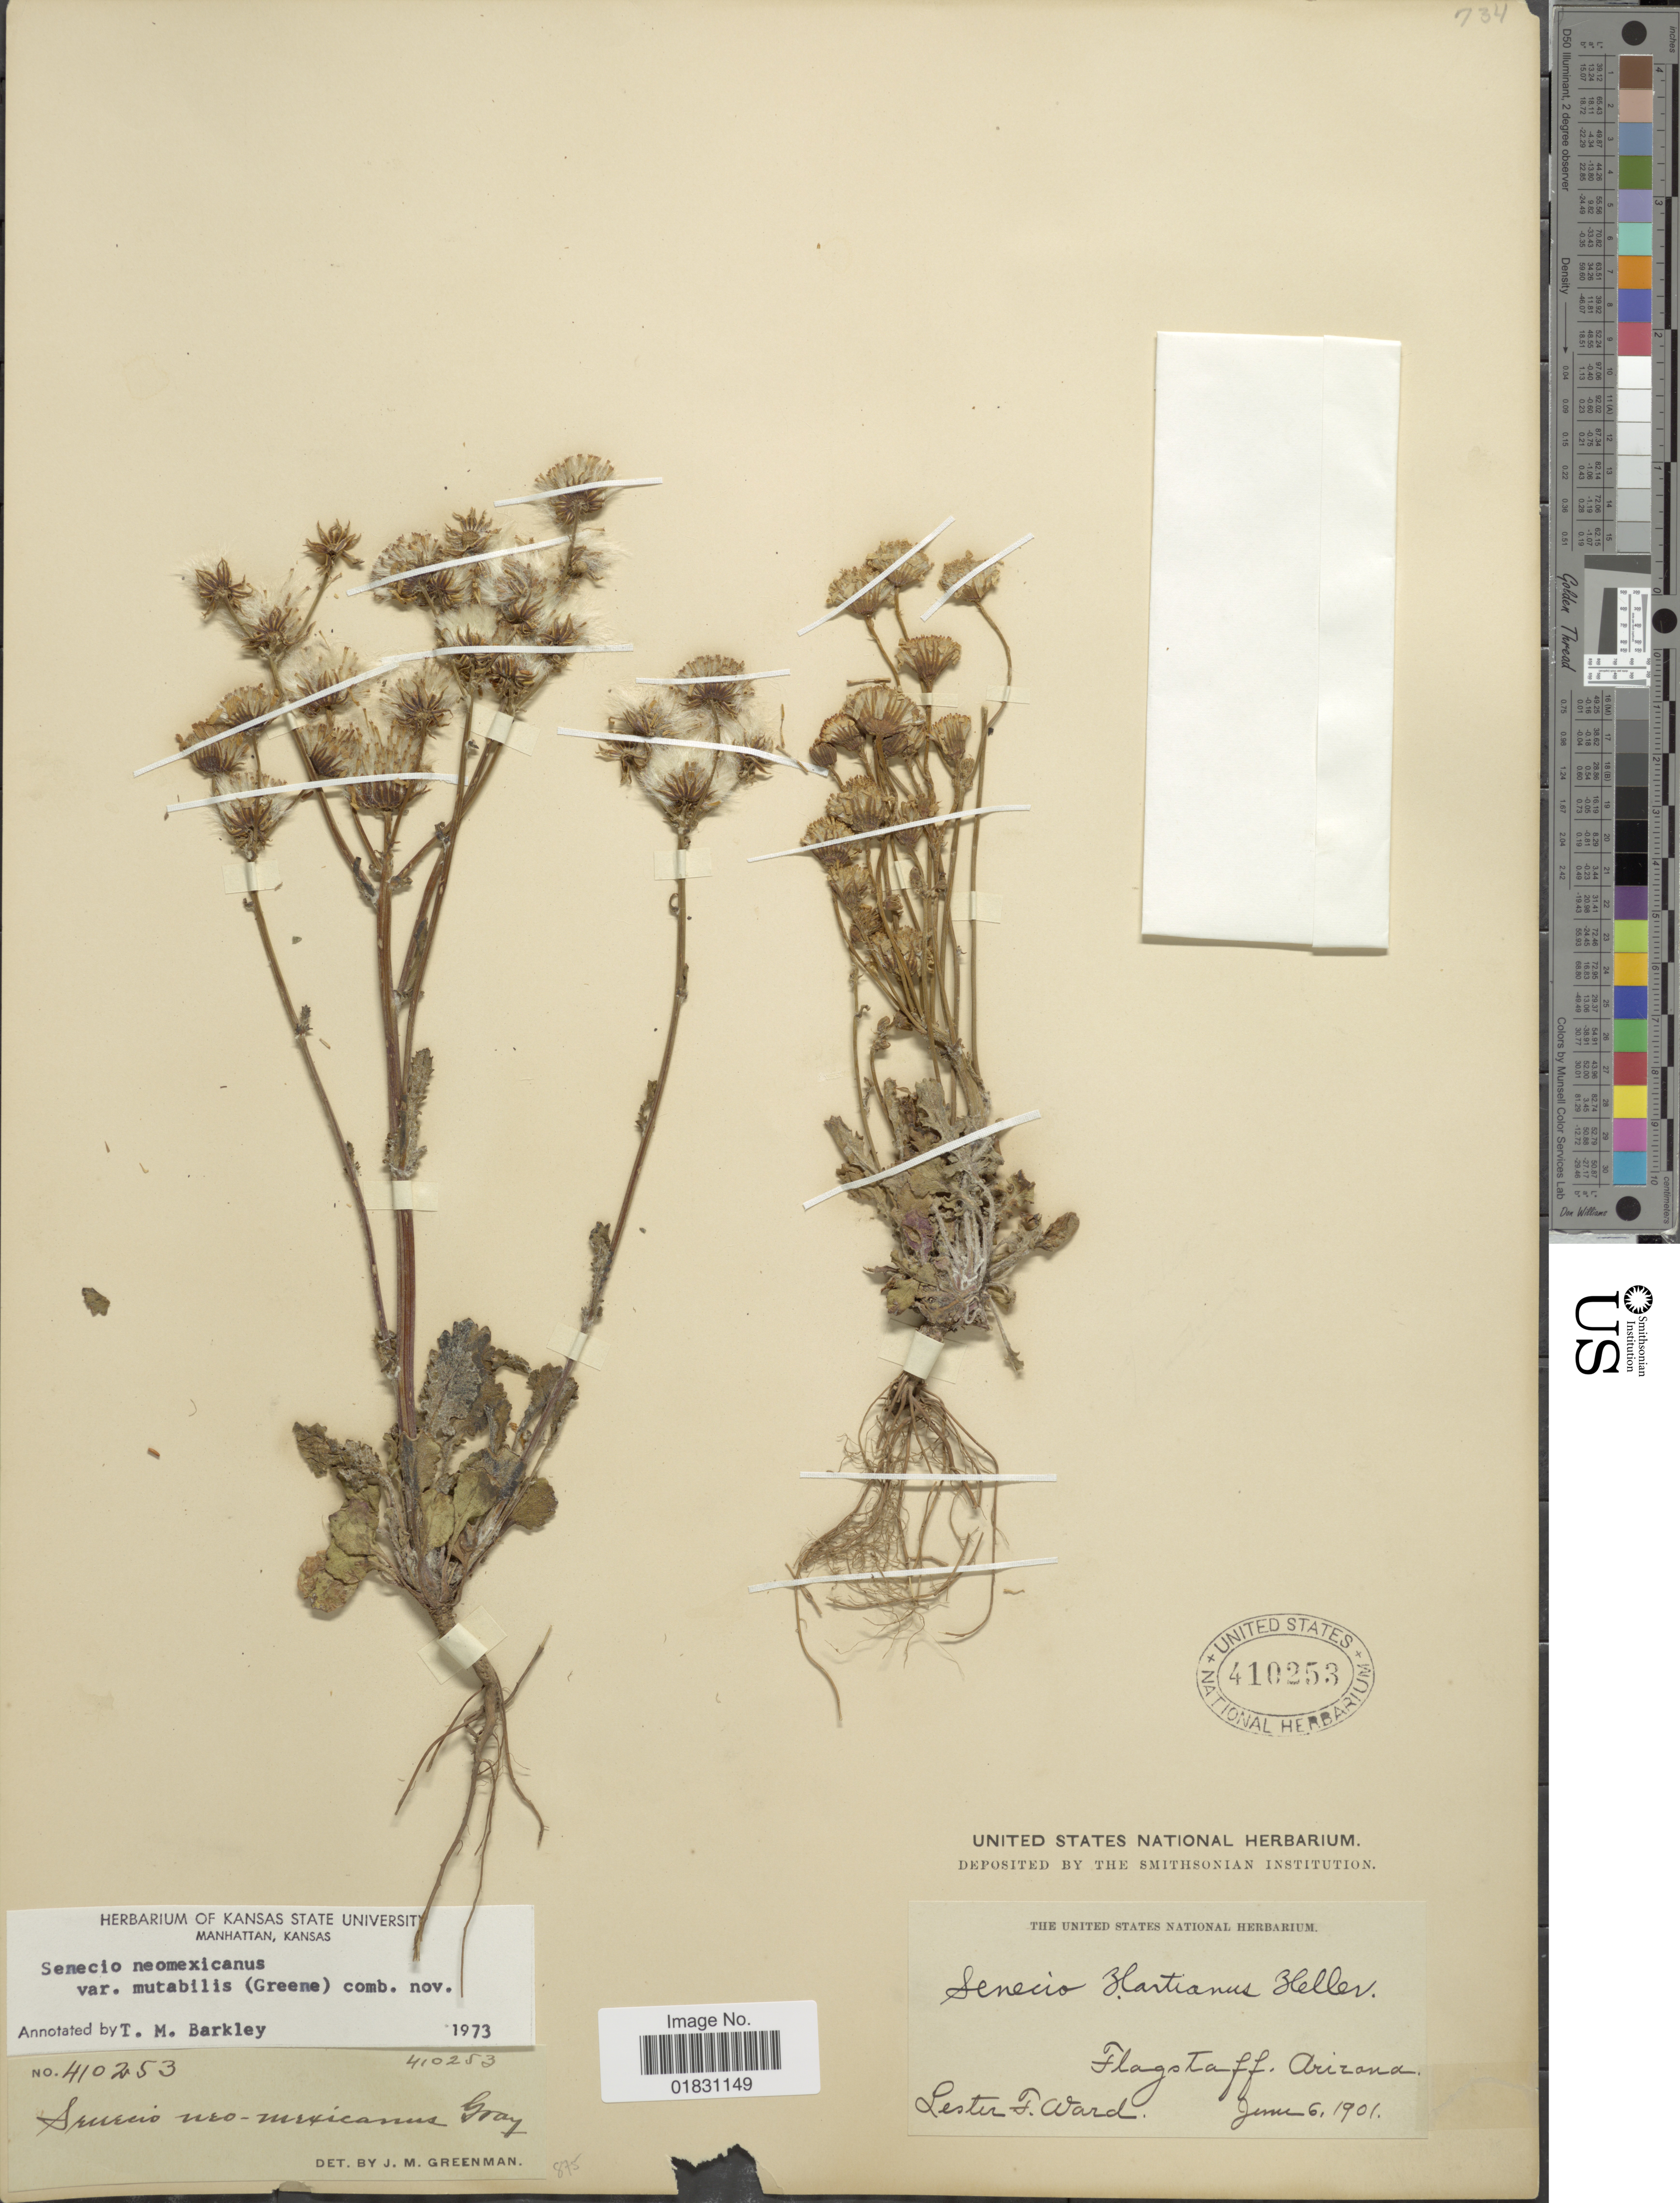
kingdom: Plantae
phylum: Tracheophyta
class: Magnoliopsida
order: Asterales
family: Asteraceae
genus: Packera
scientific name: Packera neomexicana var. mutabilis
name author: (Greene) W.A. Weber & Á. Löve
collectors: L. F. Ward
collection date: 1901-06-06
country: United States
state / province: Arizona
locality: Flagstaff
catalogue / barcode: US 410253